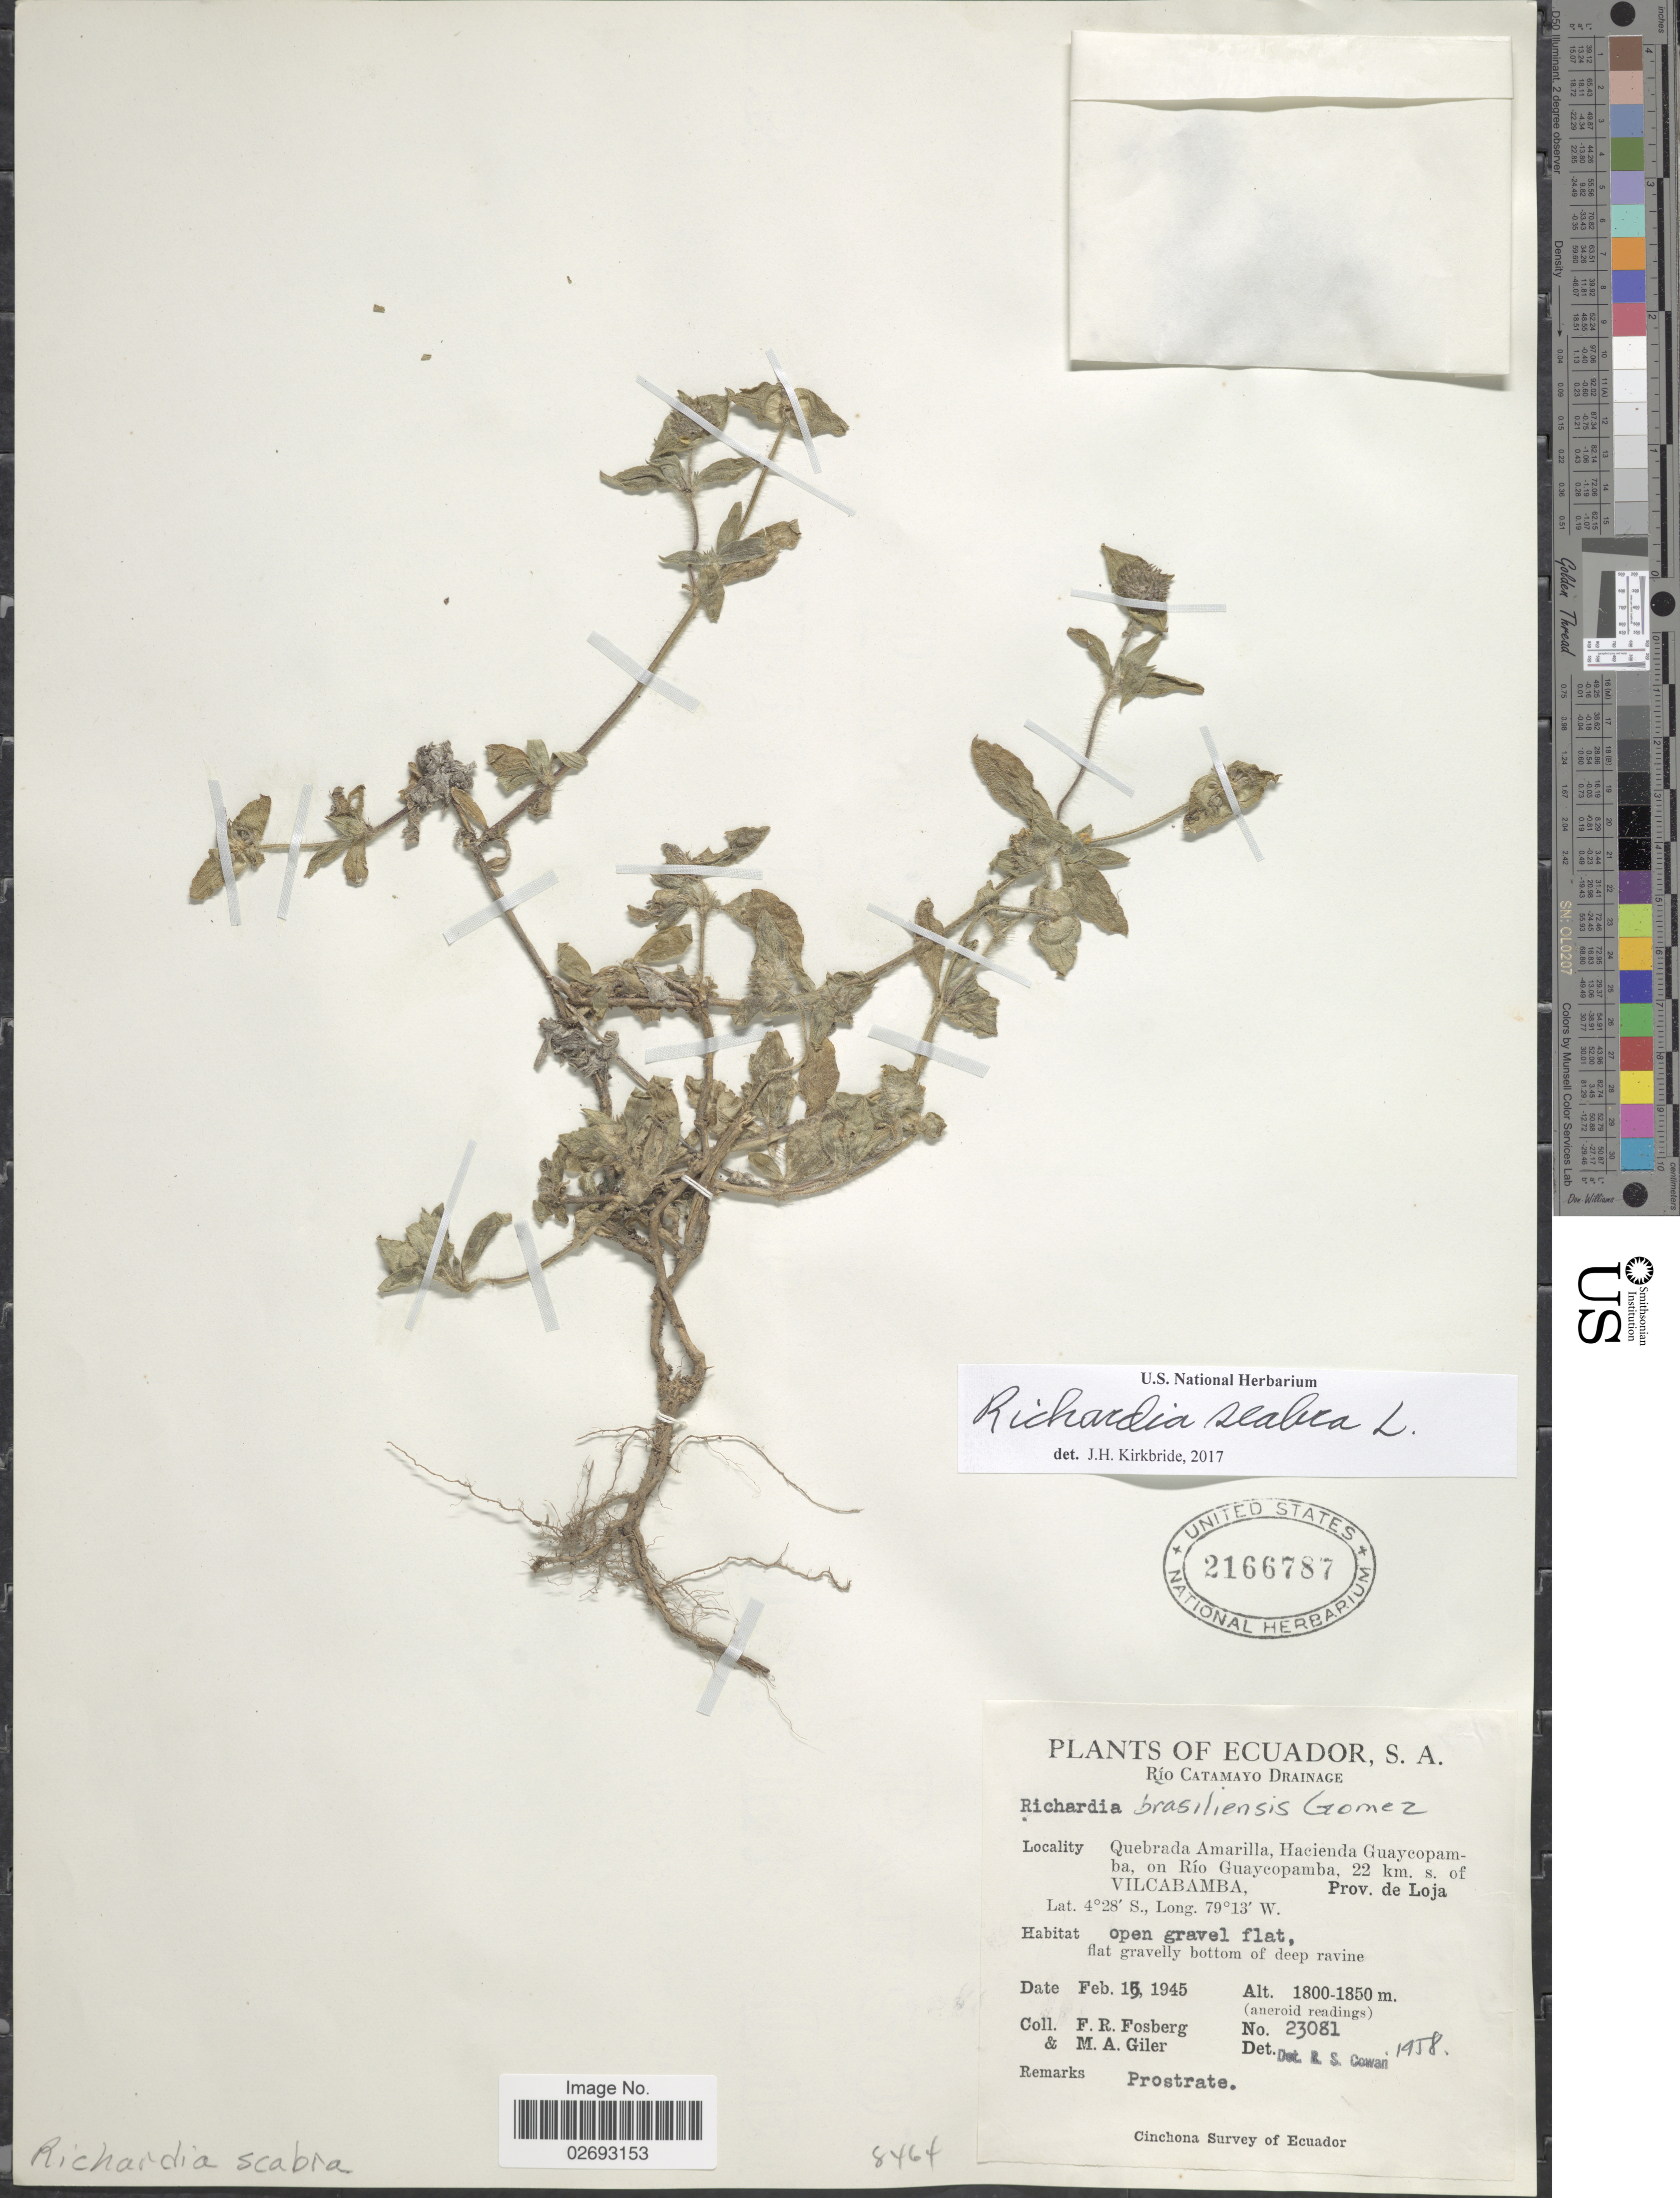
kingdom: Plantae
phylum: Tracheophyta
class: Magnoliopsida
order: Gentianales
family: Rubiaceae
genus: Richardia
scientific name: Richardia scabra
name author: L.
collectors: F. R. Fosberg & M. Giler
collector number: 23081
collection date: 1945-02-15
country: Ecuador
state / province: Loja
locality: Rio Catamayo Drainage. Quebrada Amarilla, Hacienda Guaycopamba, on Rio Guaycopamba, 22 km. s. of Vilcabamba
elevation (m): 1800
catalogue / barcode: US 2166787